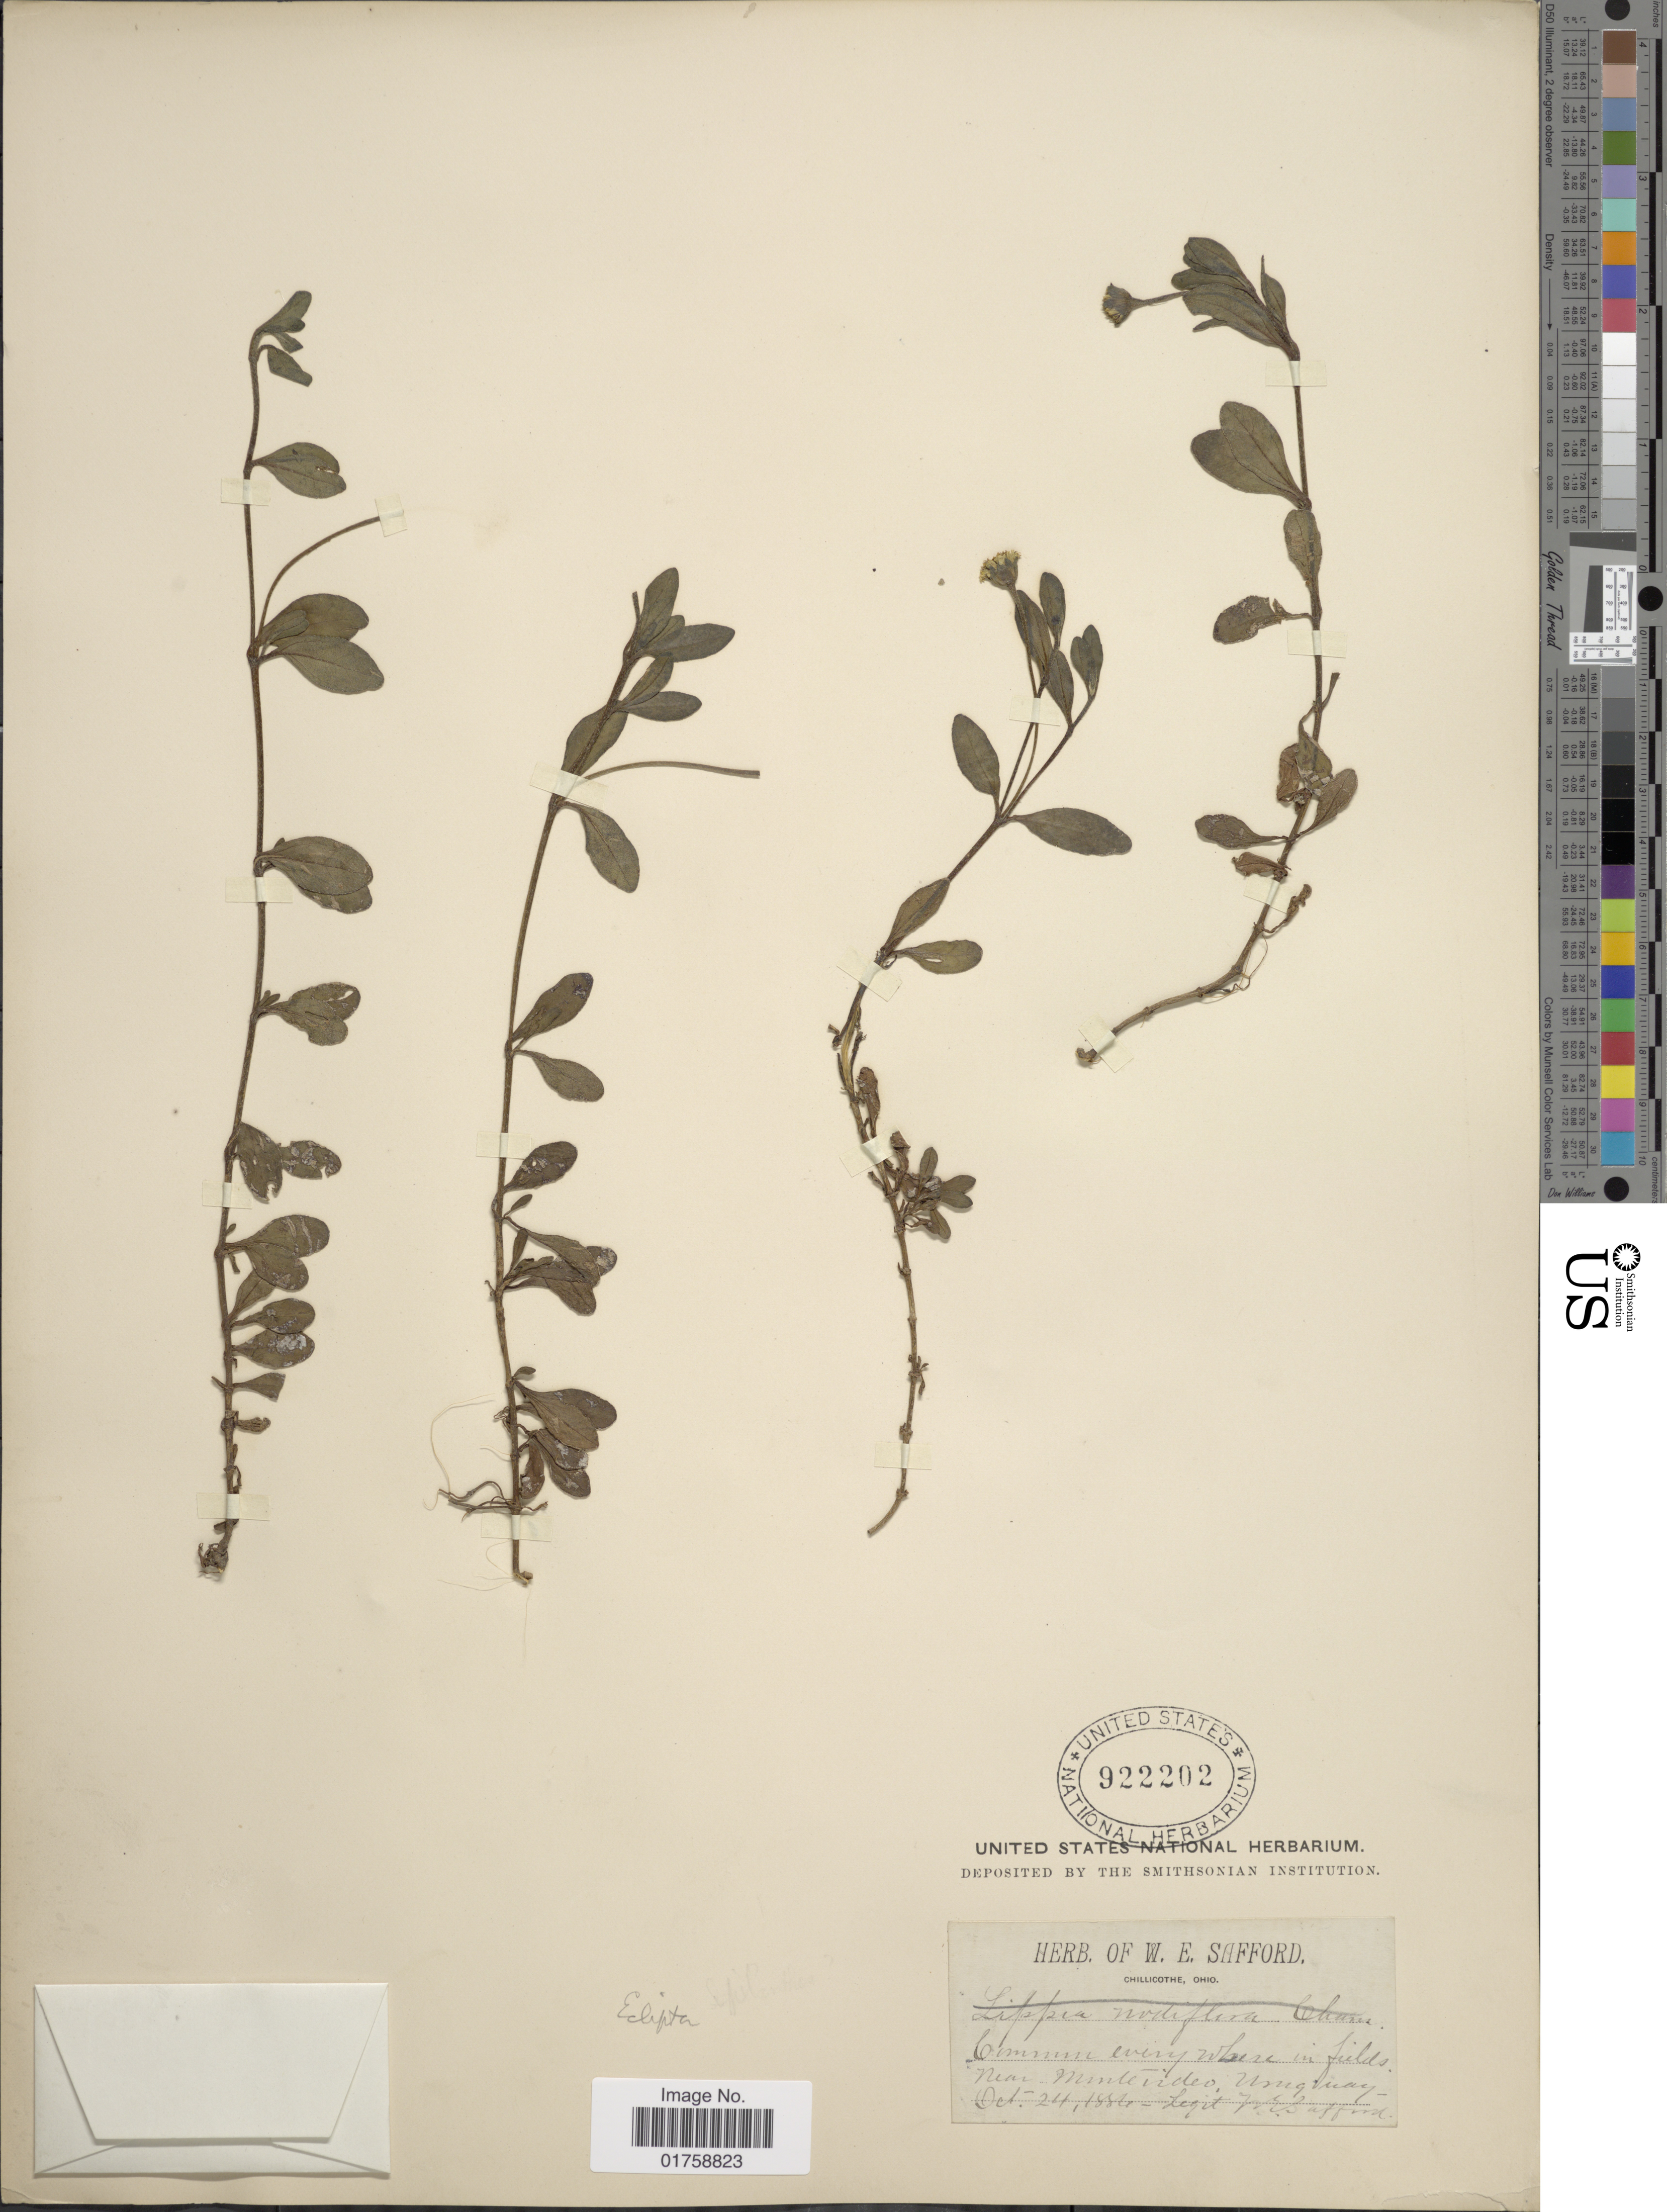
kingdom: Plantae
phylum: Tracheophyta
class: Magnoliopsida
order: Asterales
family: Asteraceae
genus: Eclipta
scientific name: Eclipta bellidioides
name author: (Spreng.) Sch. Bip. & S.F. Blake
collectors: W. E. Safford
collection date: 1884-10-24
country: Uruguay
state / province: Montevideo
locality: Near Montevideo, Uruguay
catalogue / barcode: US 922202